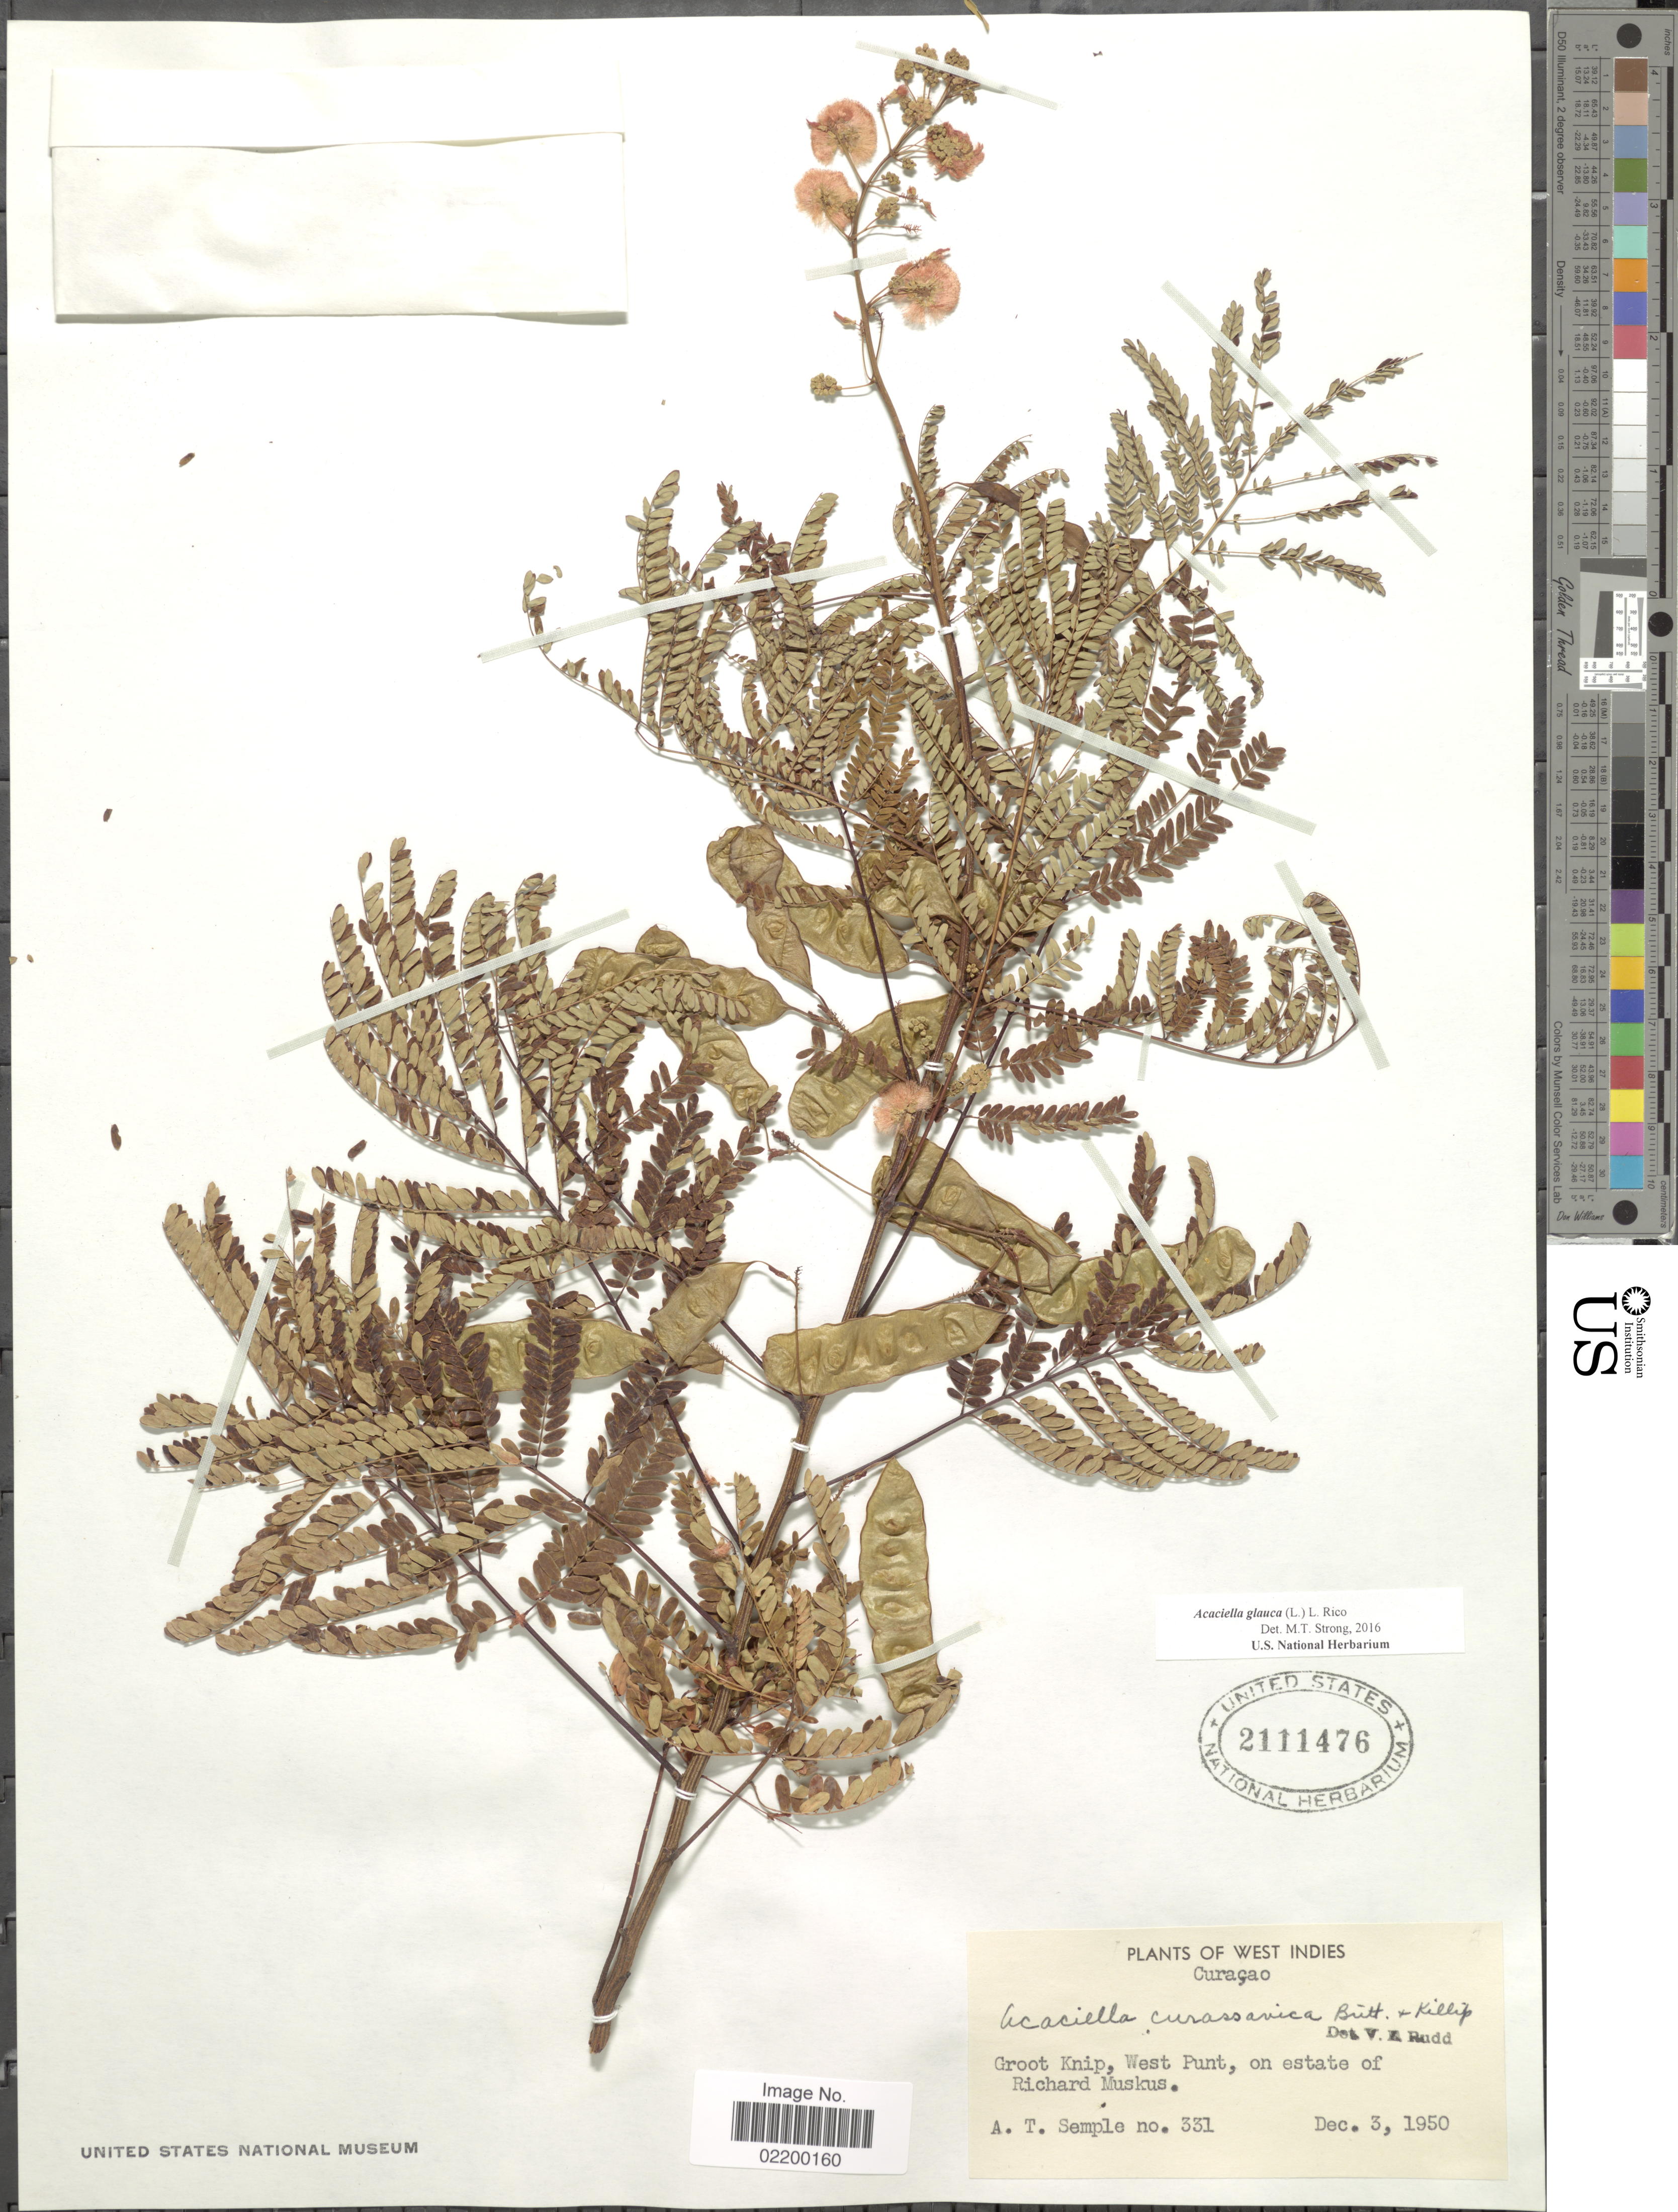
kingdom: Plantae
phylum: Tracheophyta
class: Magnoliopsida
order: Fabales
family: Fabaceae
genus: Acaciella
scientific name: Acaciella glauca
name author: (L.) L. Rico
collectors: A. Semple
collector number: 331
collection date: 1980-12-03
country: Curaçao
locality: West Indies. Groot Knip, West Punt, on estate of Richard Muskus.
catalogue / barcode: US 2111476